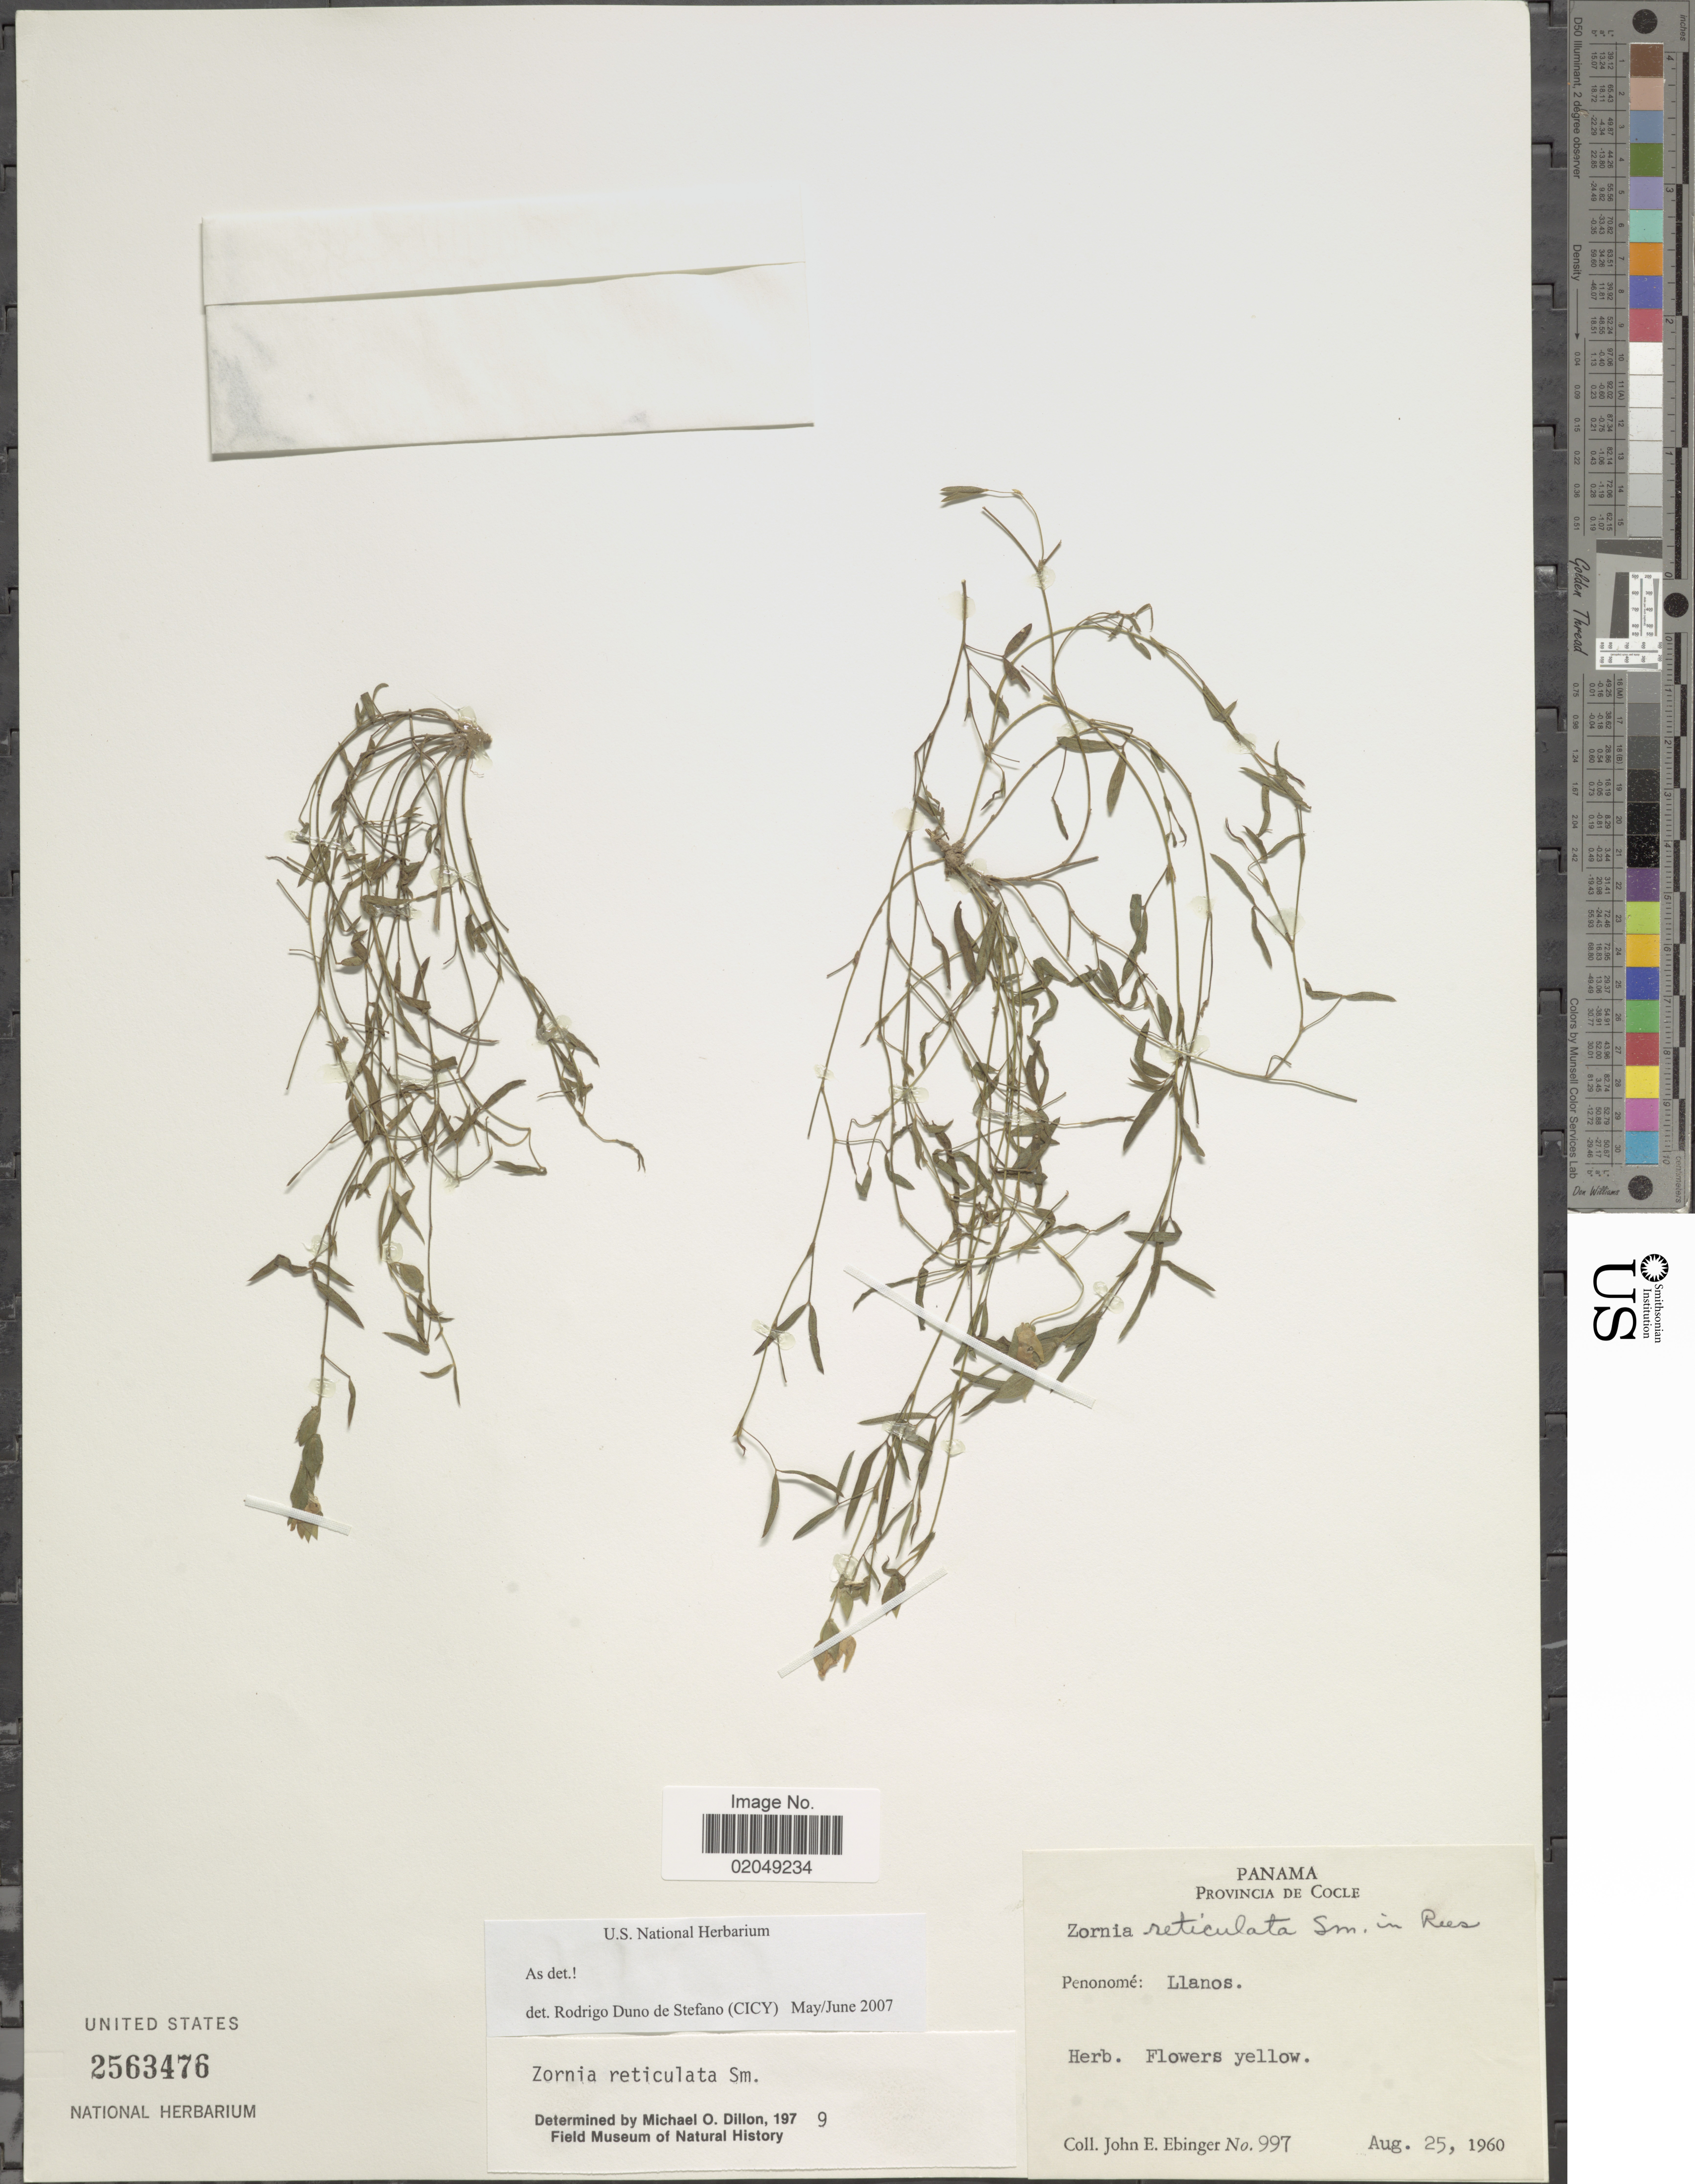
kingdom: Plantae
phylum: Tracheophyta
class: Magnoliopsida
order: Fabales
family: Fabaceae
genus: Zornia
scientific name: Zornia reticulata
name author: Sm.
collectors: J. Ebinger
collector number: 997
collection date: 1960-08-25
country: Panama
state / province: Coclé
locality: Penonome: Llanos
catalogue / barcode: US 2563476